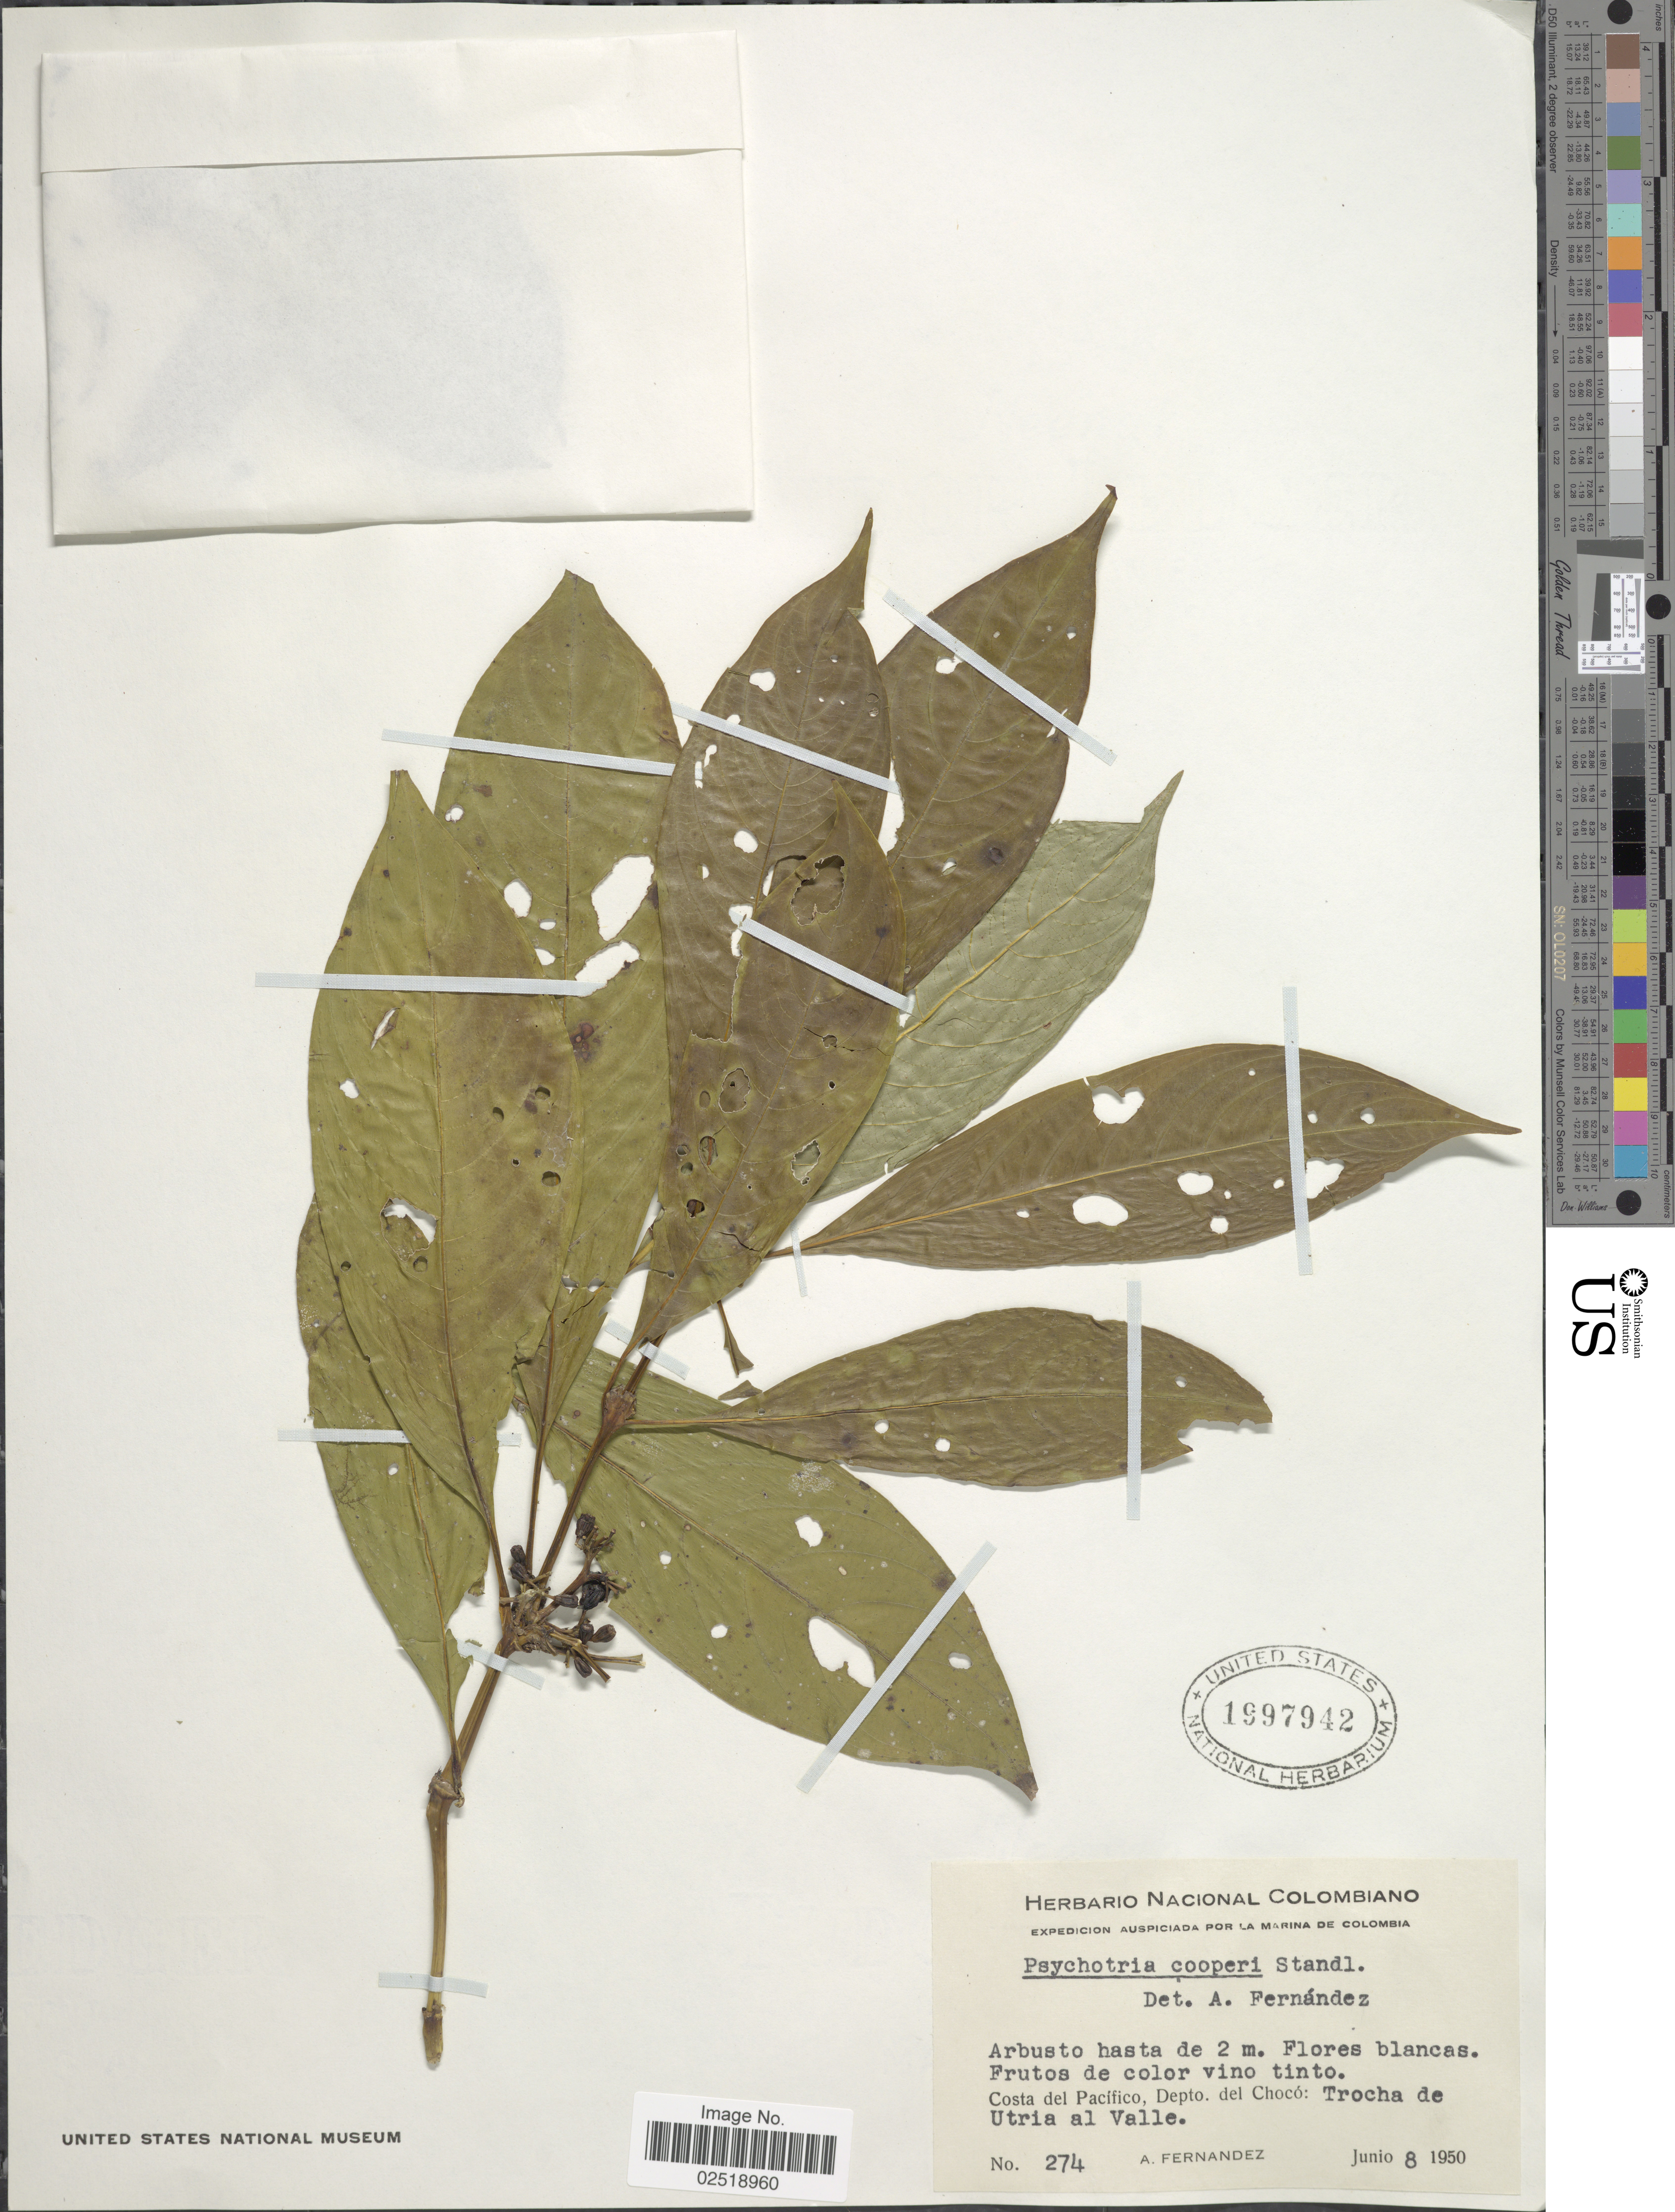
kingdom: Plantae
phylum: Tracheophyta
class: Magnoliopsida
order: Gentianales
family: Rubiaceae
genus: Psychotria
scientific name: Psychotria cooperi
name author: Standl.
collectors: A. Fernandez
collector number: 274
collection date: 1950-06-08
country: Colombia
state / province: Chocó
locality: Costa del Pacífico, Depto del Chocó: Trocha de Utria al Valle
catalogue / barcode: US 1997942